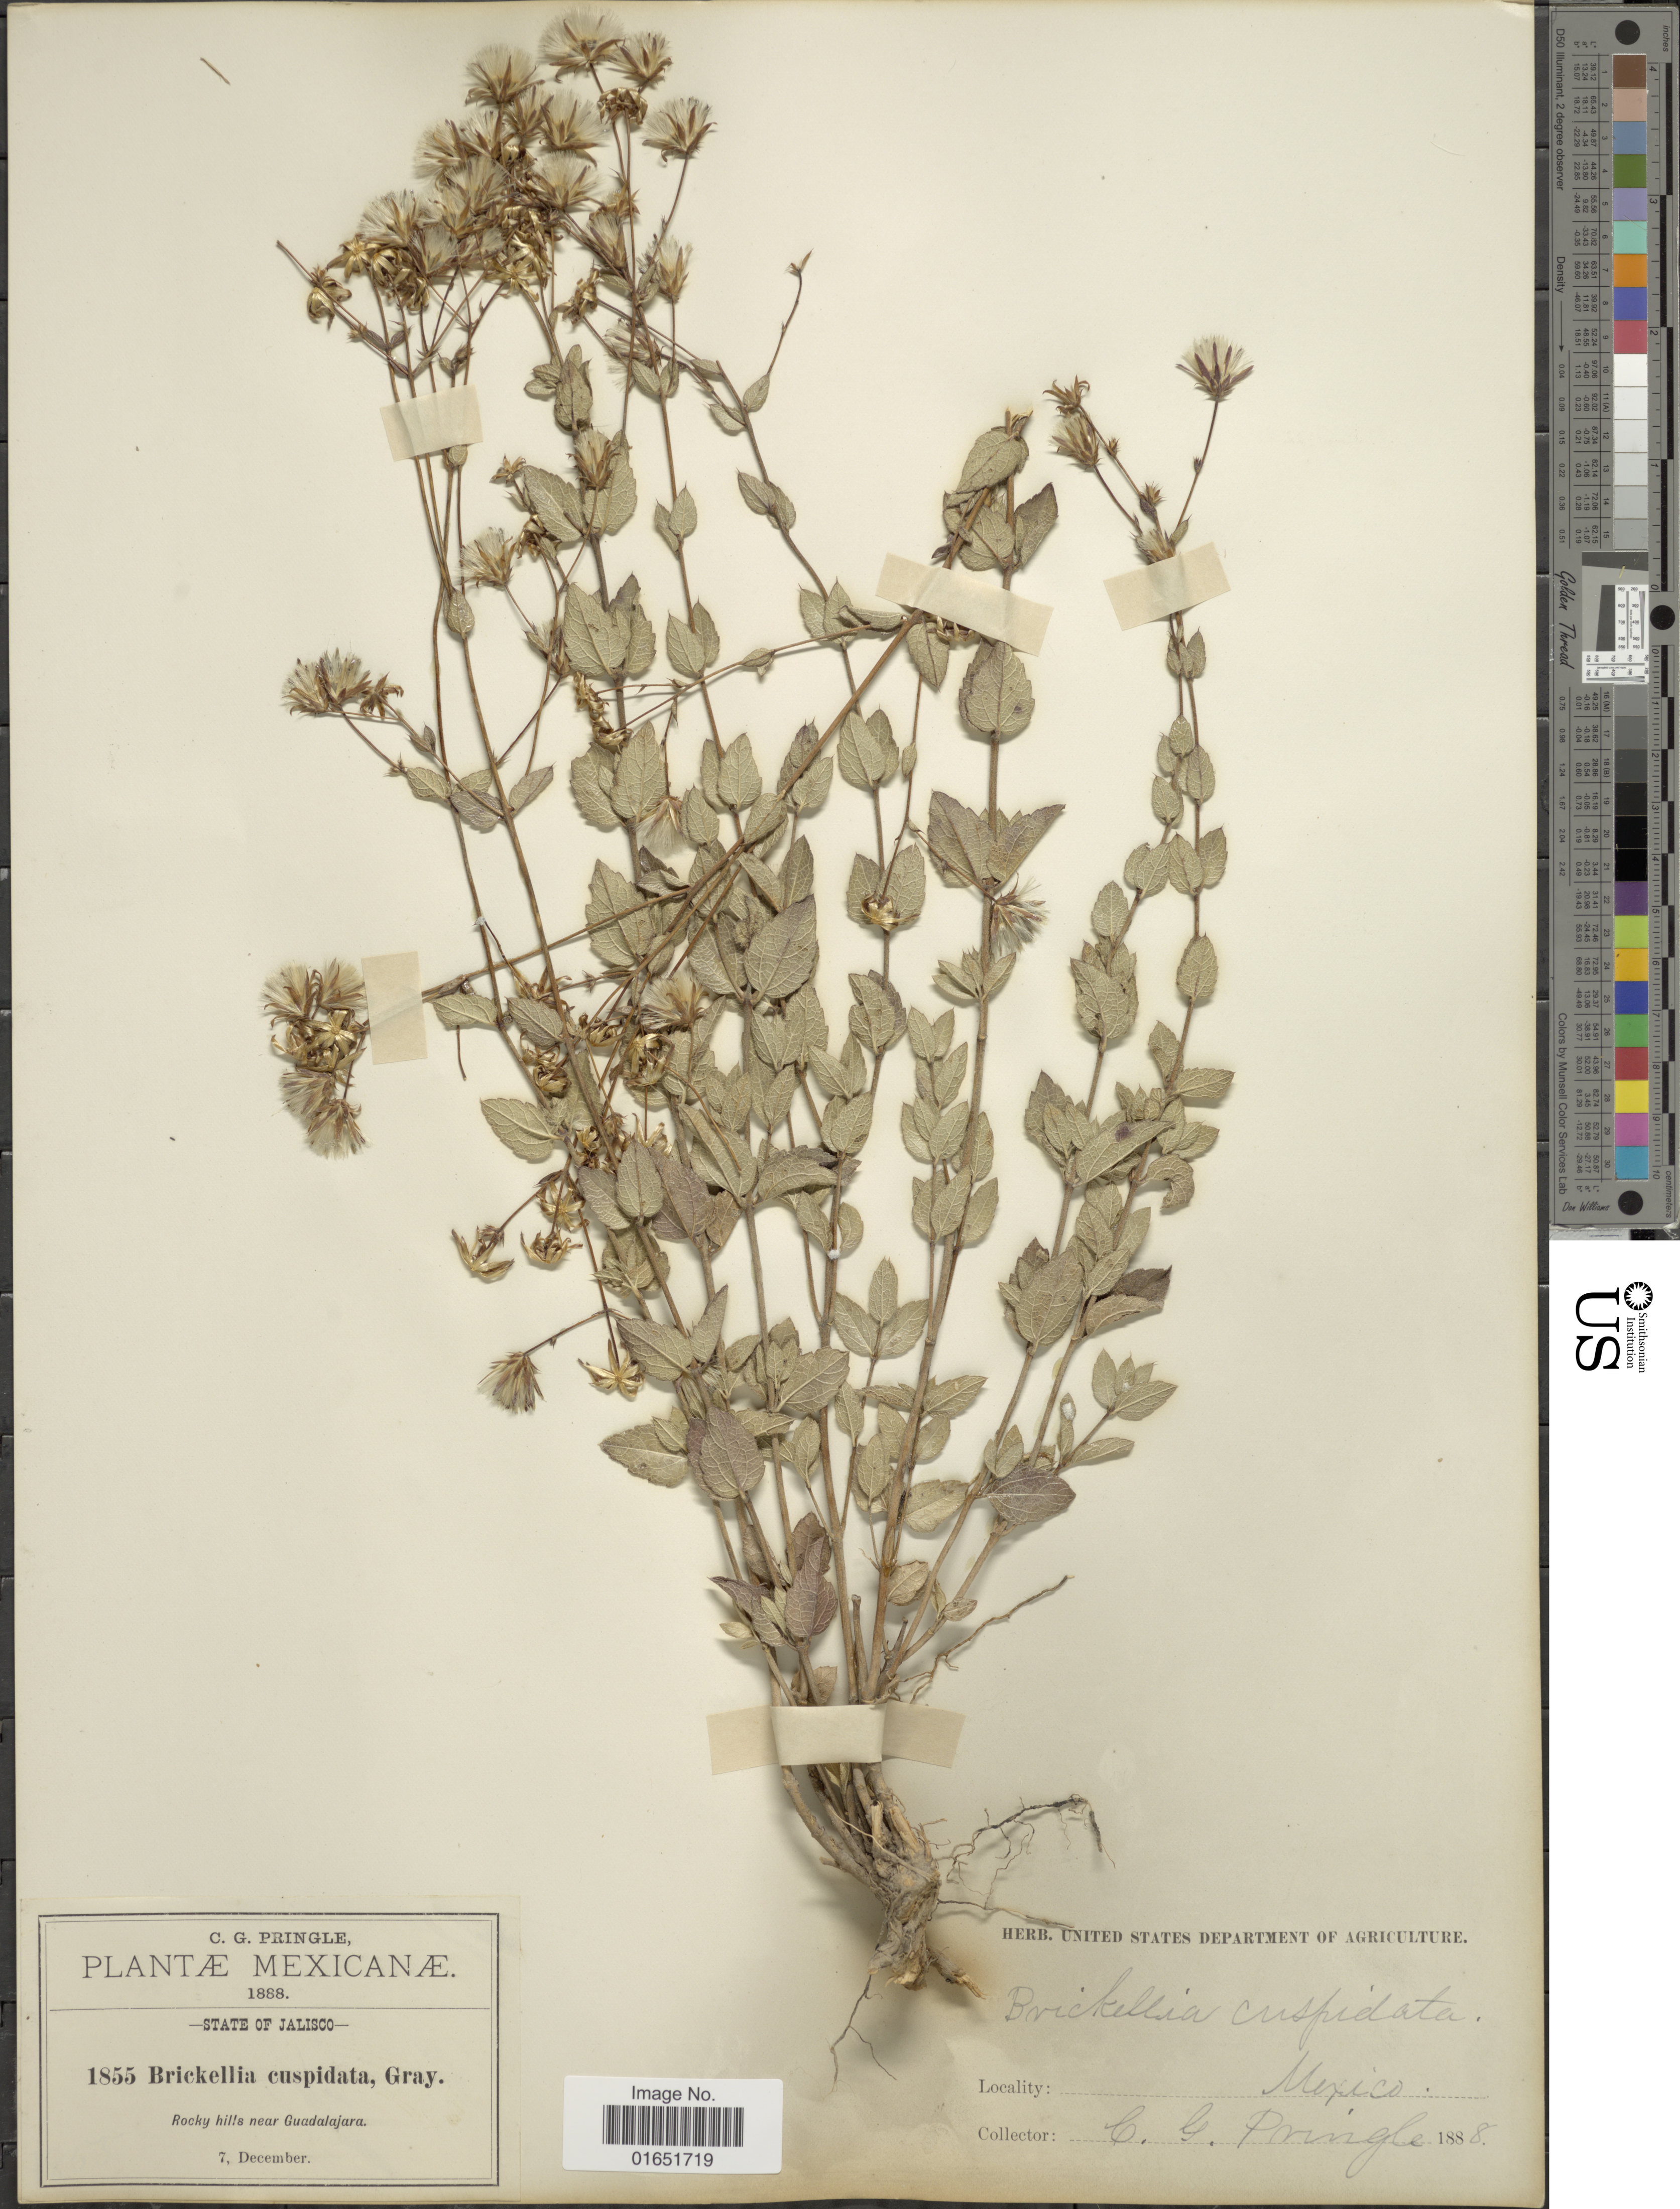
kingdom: Plantae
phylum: Tracheophyta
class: Magnoliopsida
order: Asterales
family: Asteraceae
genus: Brickellia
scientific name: Brickellia cuspidata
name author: A. Gray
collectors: C. G. Pringle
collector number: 1855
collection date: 1888-12-07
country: Mexico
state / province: Jalisco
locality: Rocky hills near Guadalajara